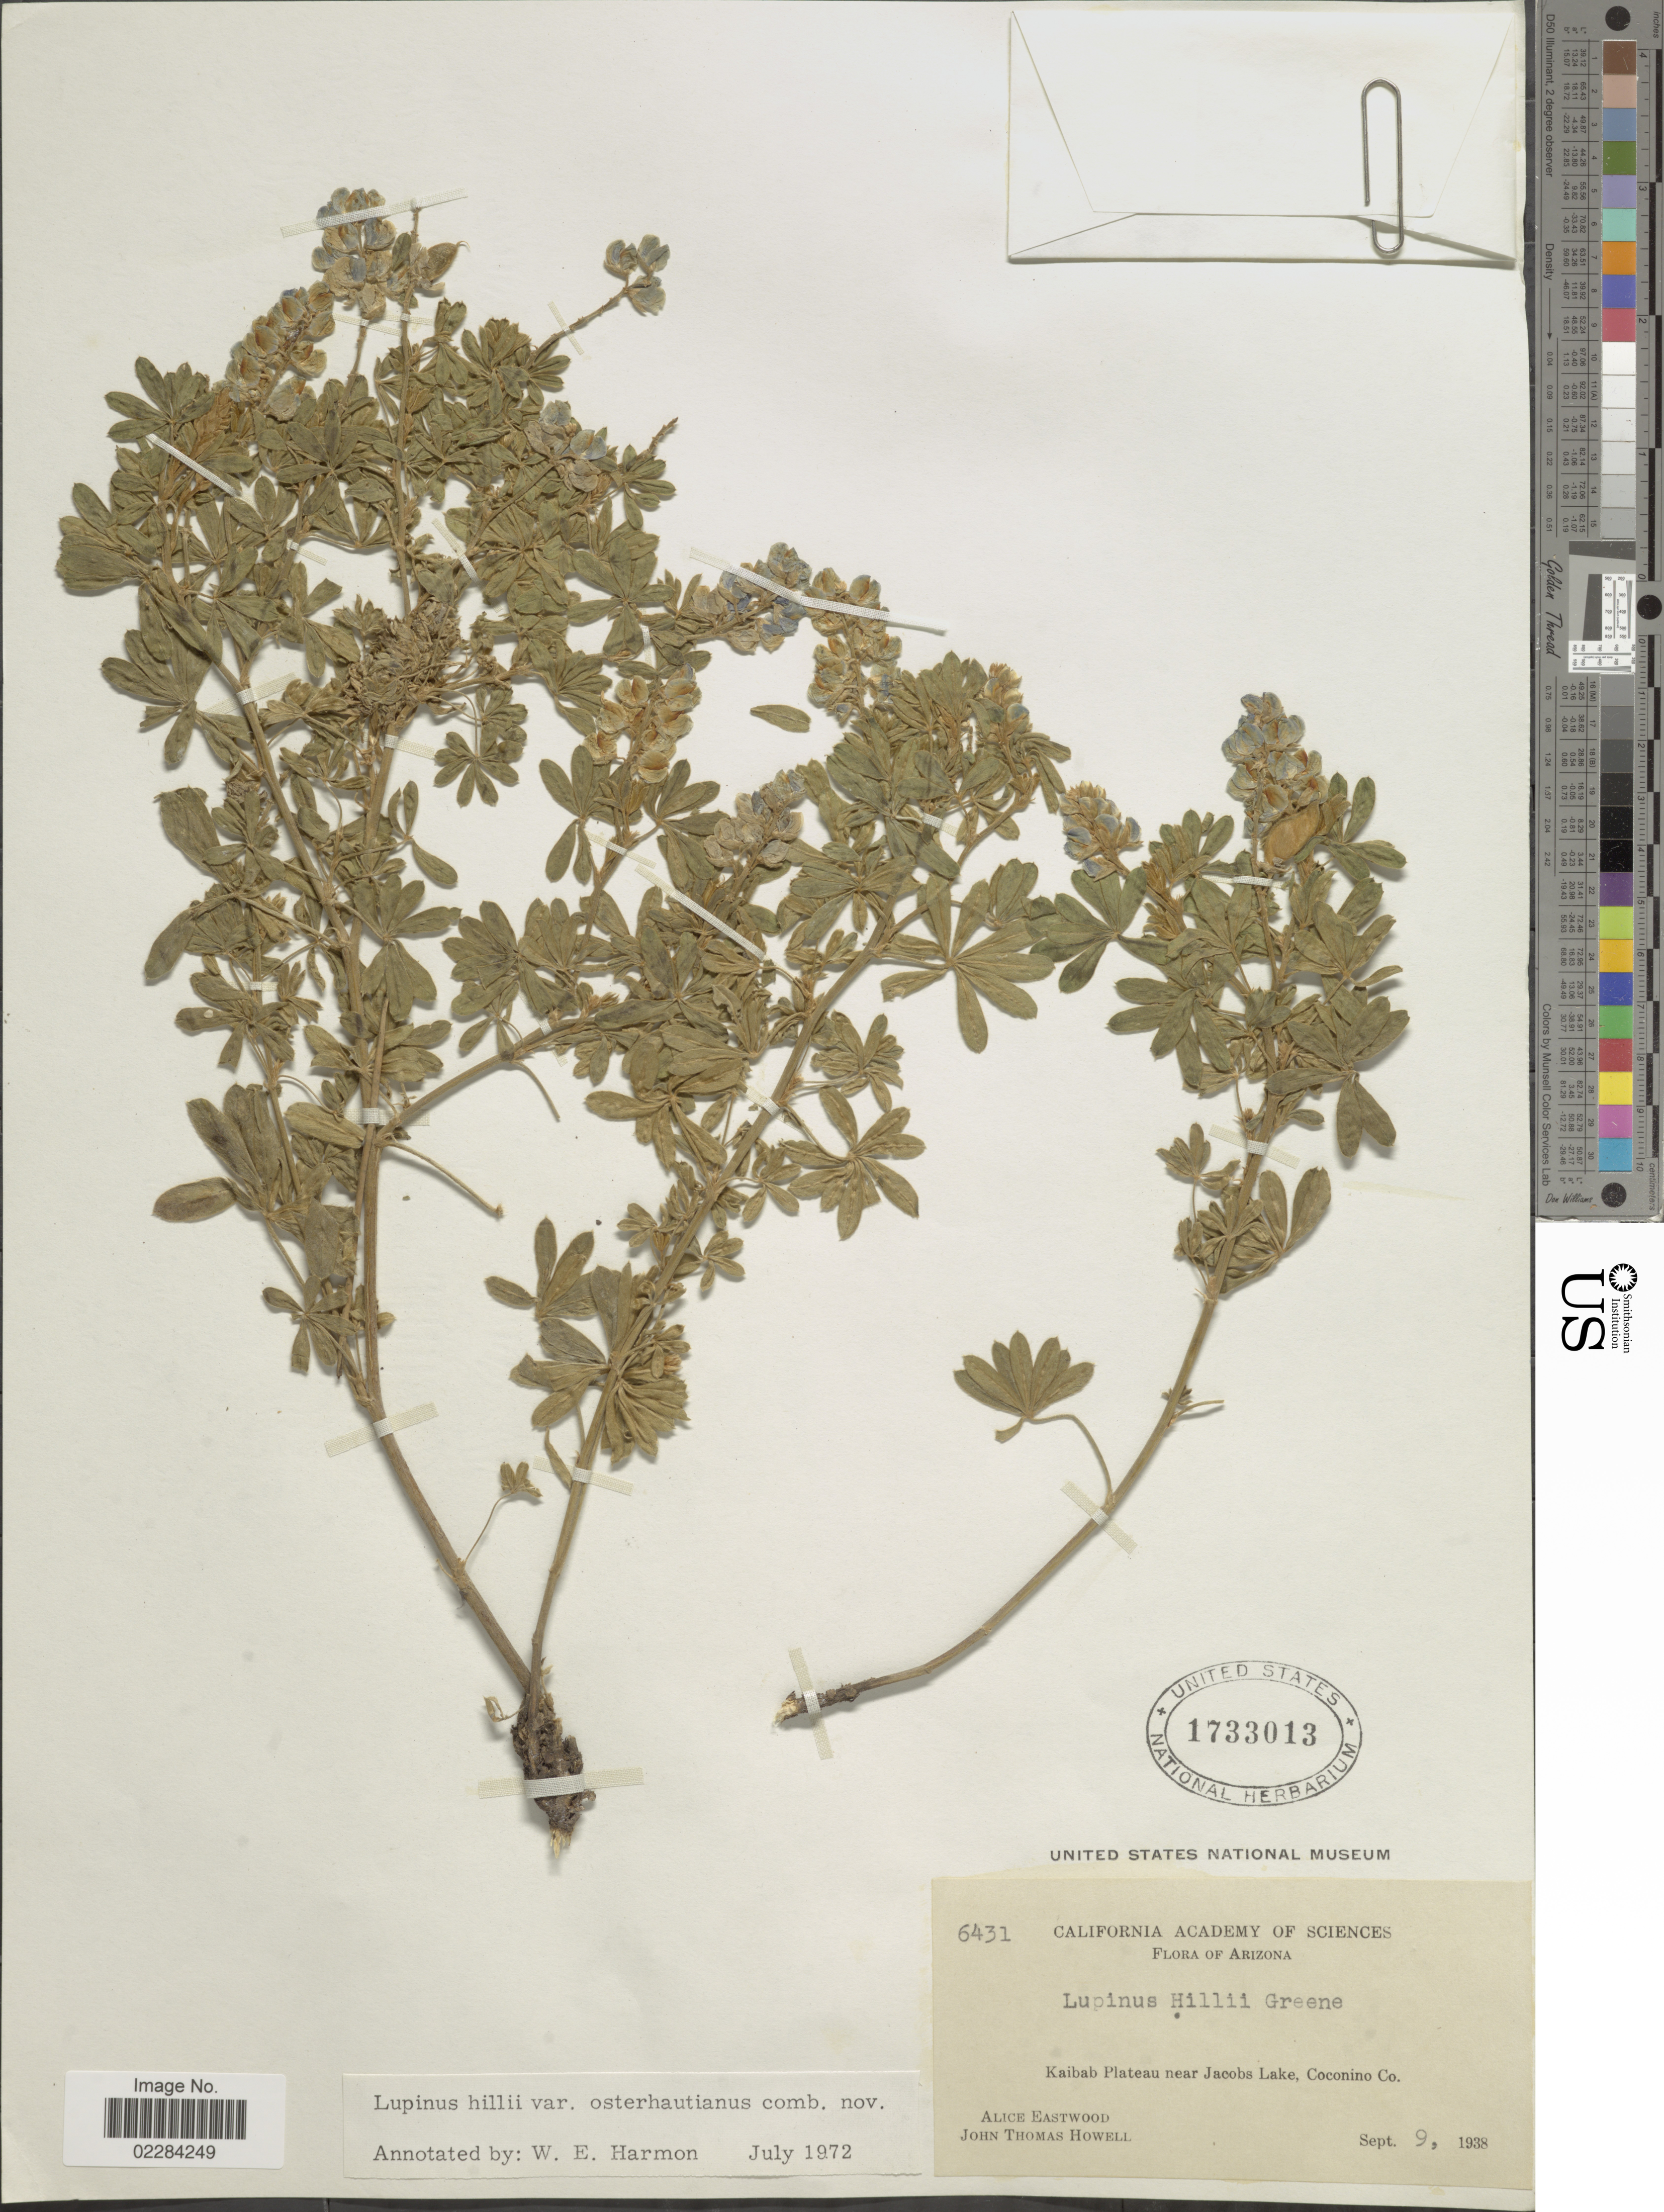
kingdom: Plantae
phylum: Tracheophyta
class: Magnoliopsida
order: Fabales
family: Fabaceae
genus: Lupinus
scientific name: Lupinus hillii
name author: Greene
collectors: A. Eastwood & J. T. Howell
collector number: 6431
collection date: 1938-09-09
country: United States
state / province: Arizona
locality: Kaibab Plateau near Jacobs Lake, Coconino Co.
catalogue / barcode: US 1733013